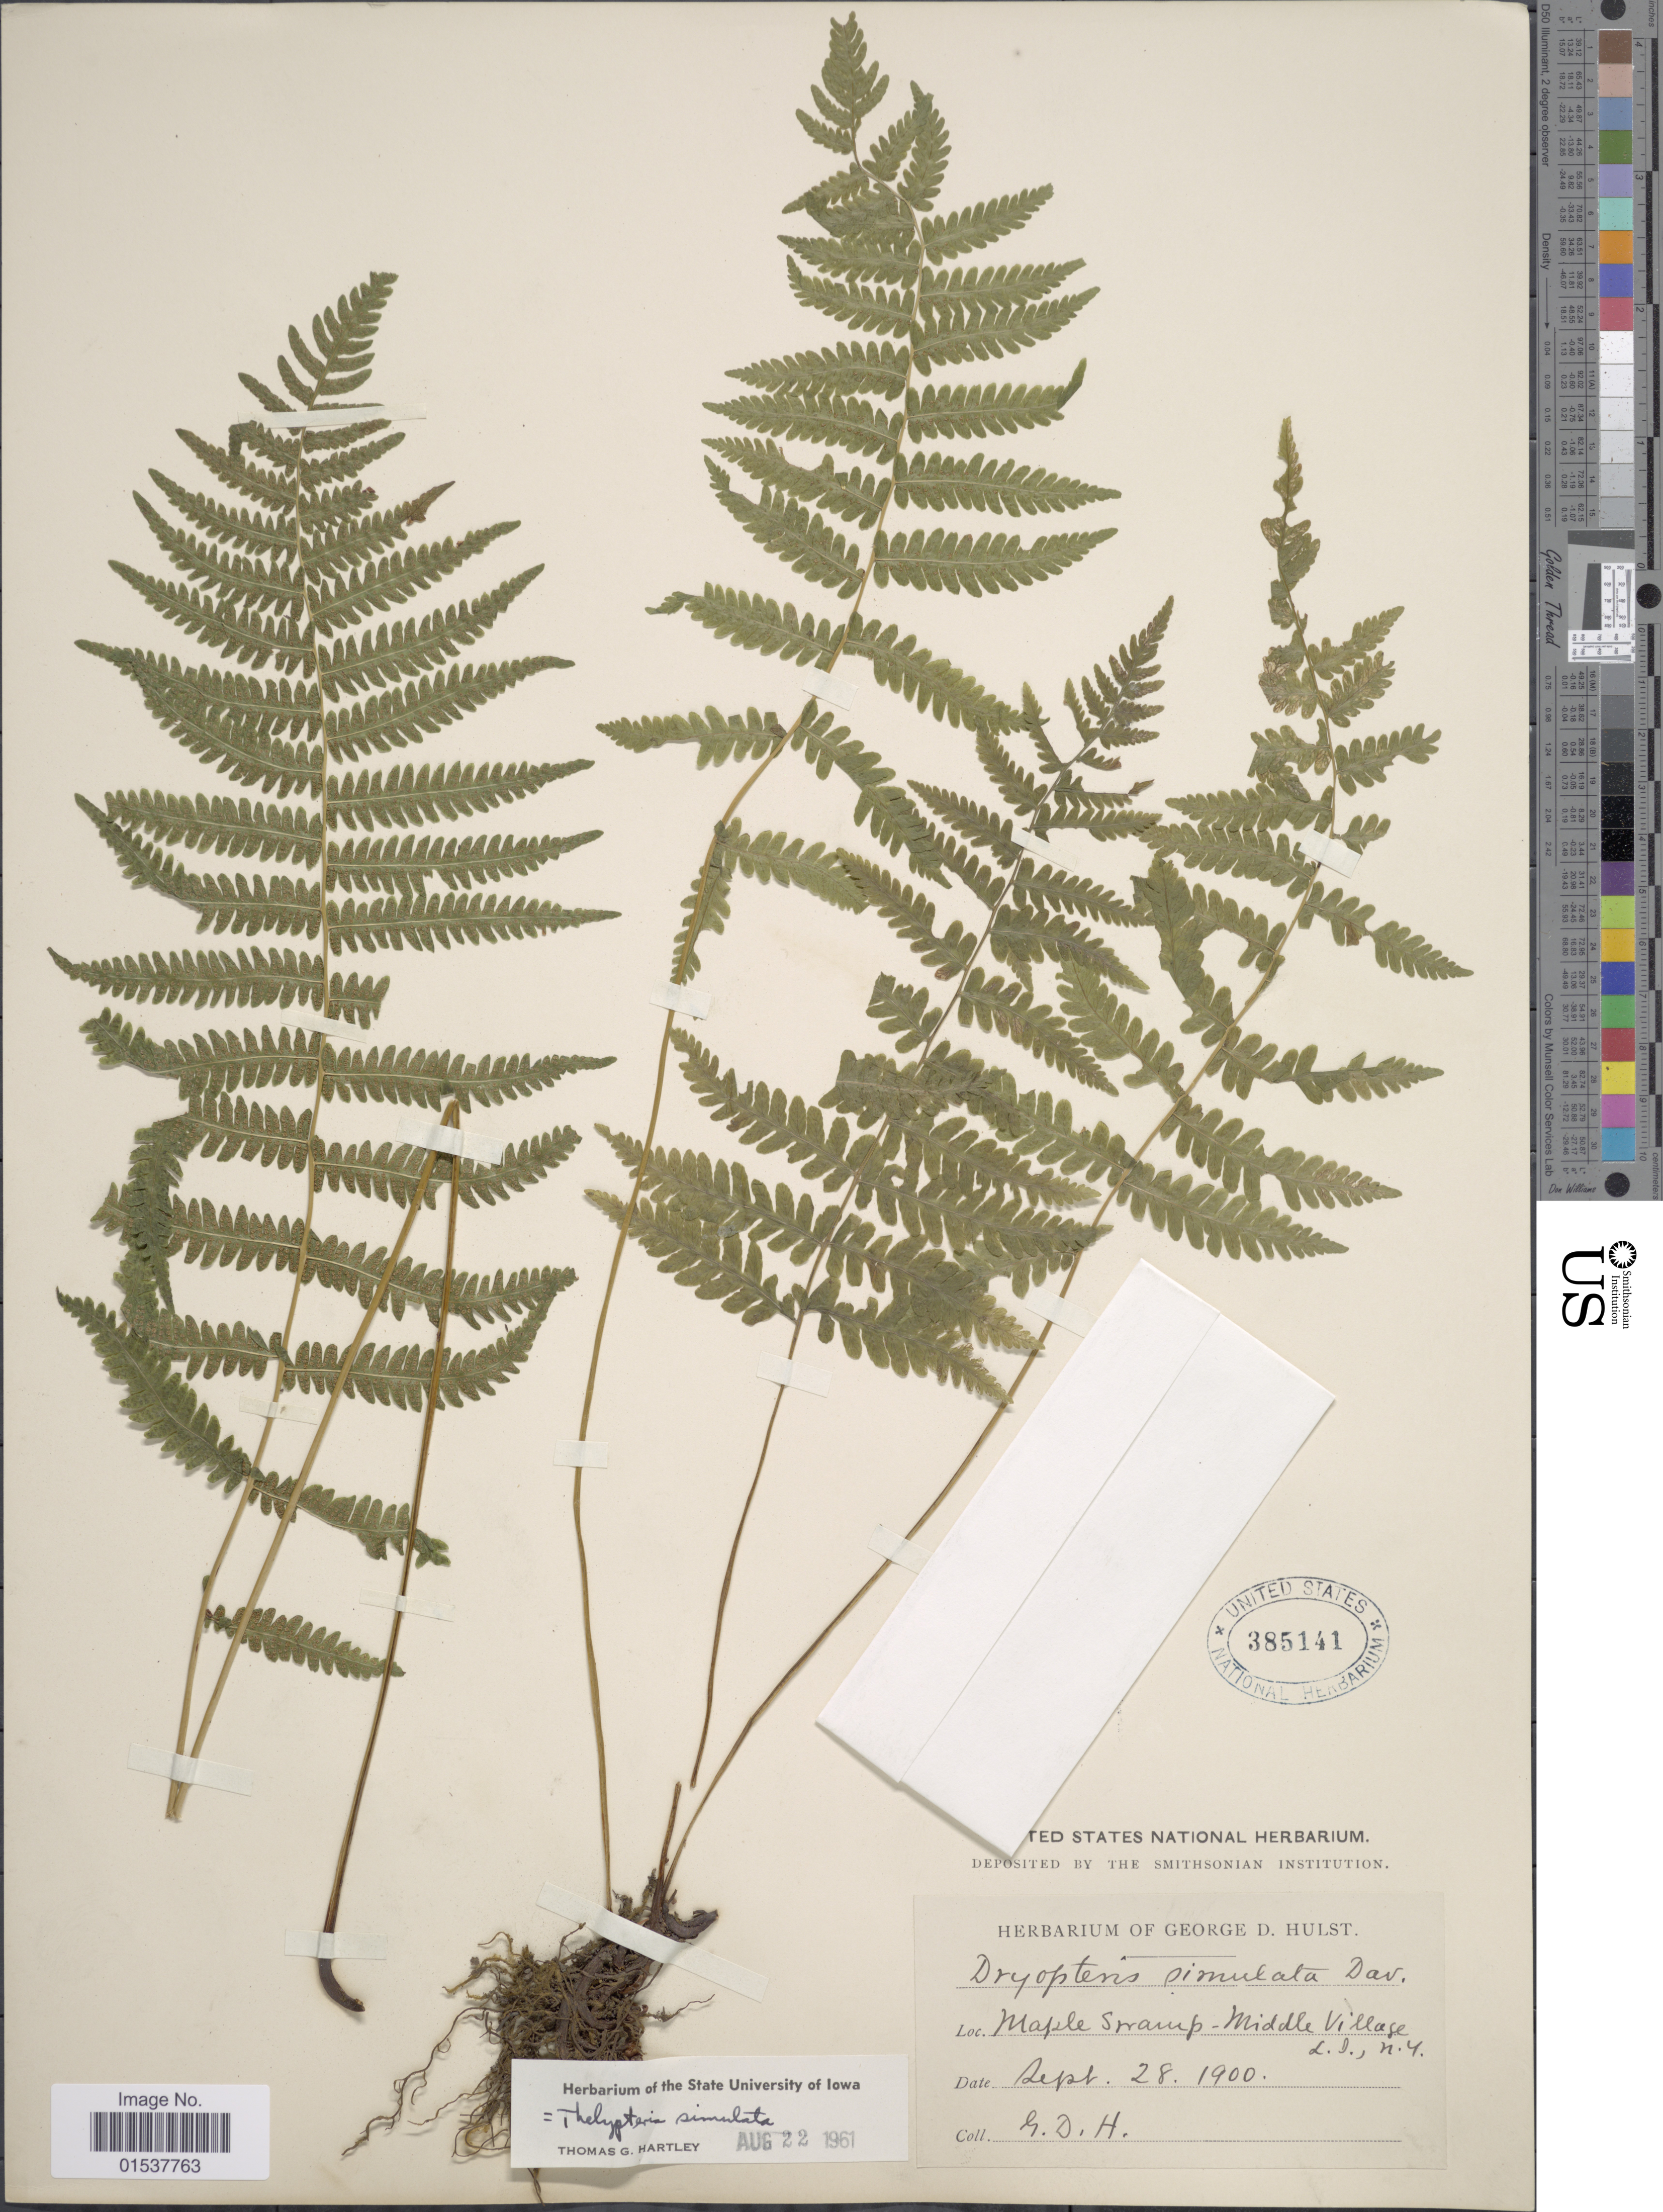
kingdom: Plantae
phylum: Tracheophyta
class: Polypodiopsida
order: Polypodiales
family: Thelypteridaceae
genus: Parathelypteris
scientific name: Parathelypteris simulata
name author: (Davenp.) Holttum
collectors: G. Hulst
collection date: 1900-09-28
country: United States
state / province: New York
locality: Maple Swamp, Middle Village, L. D.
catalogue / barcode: US 385141